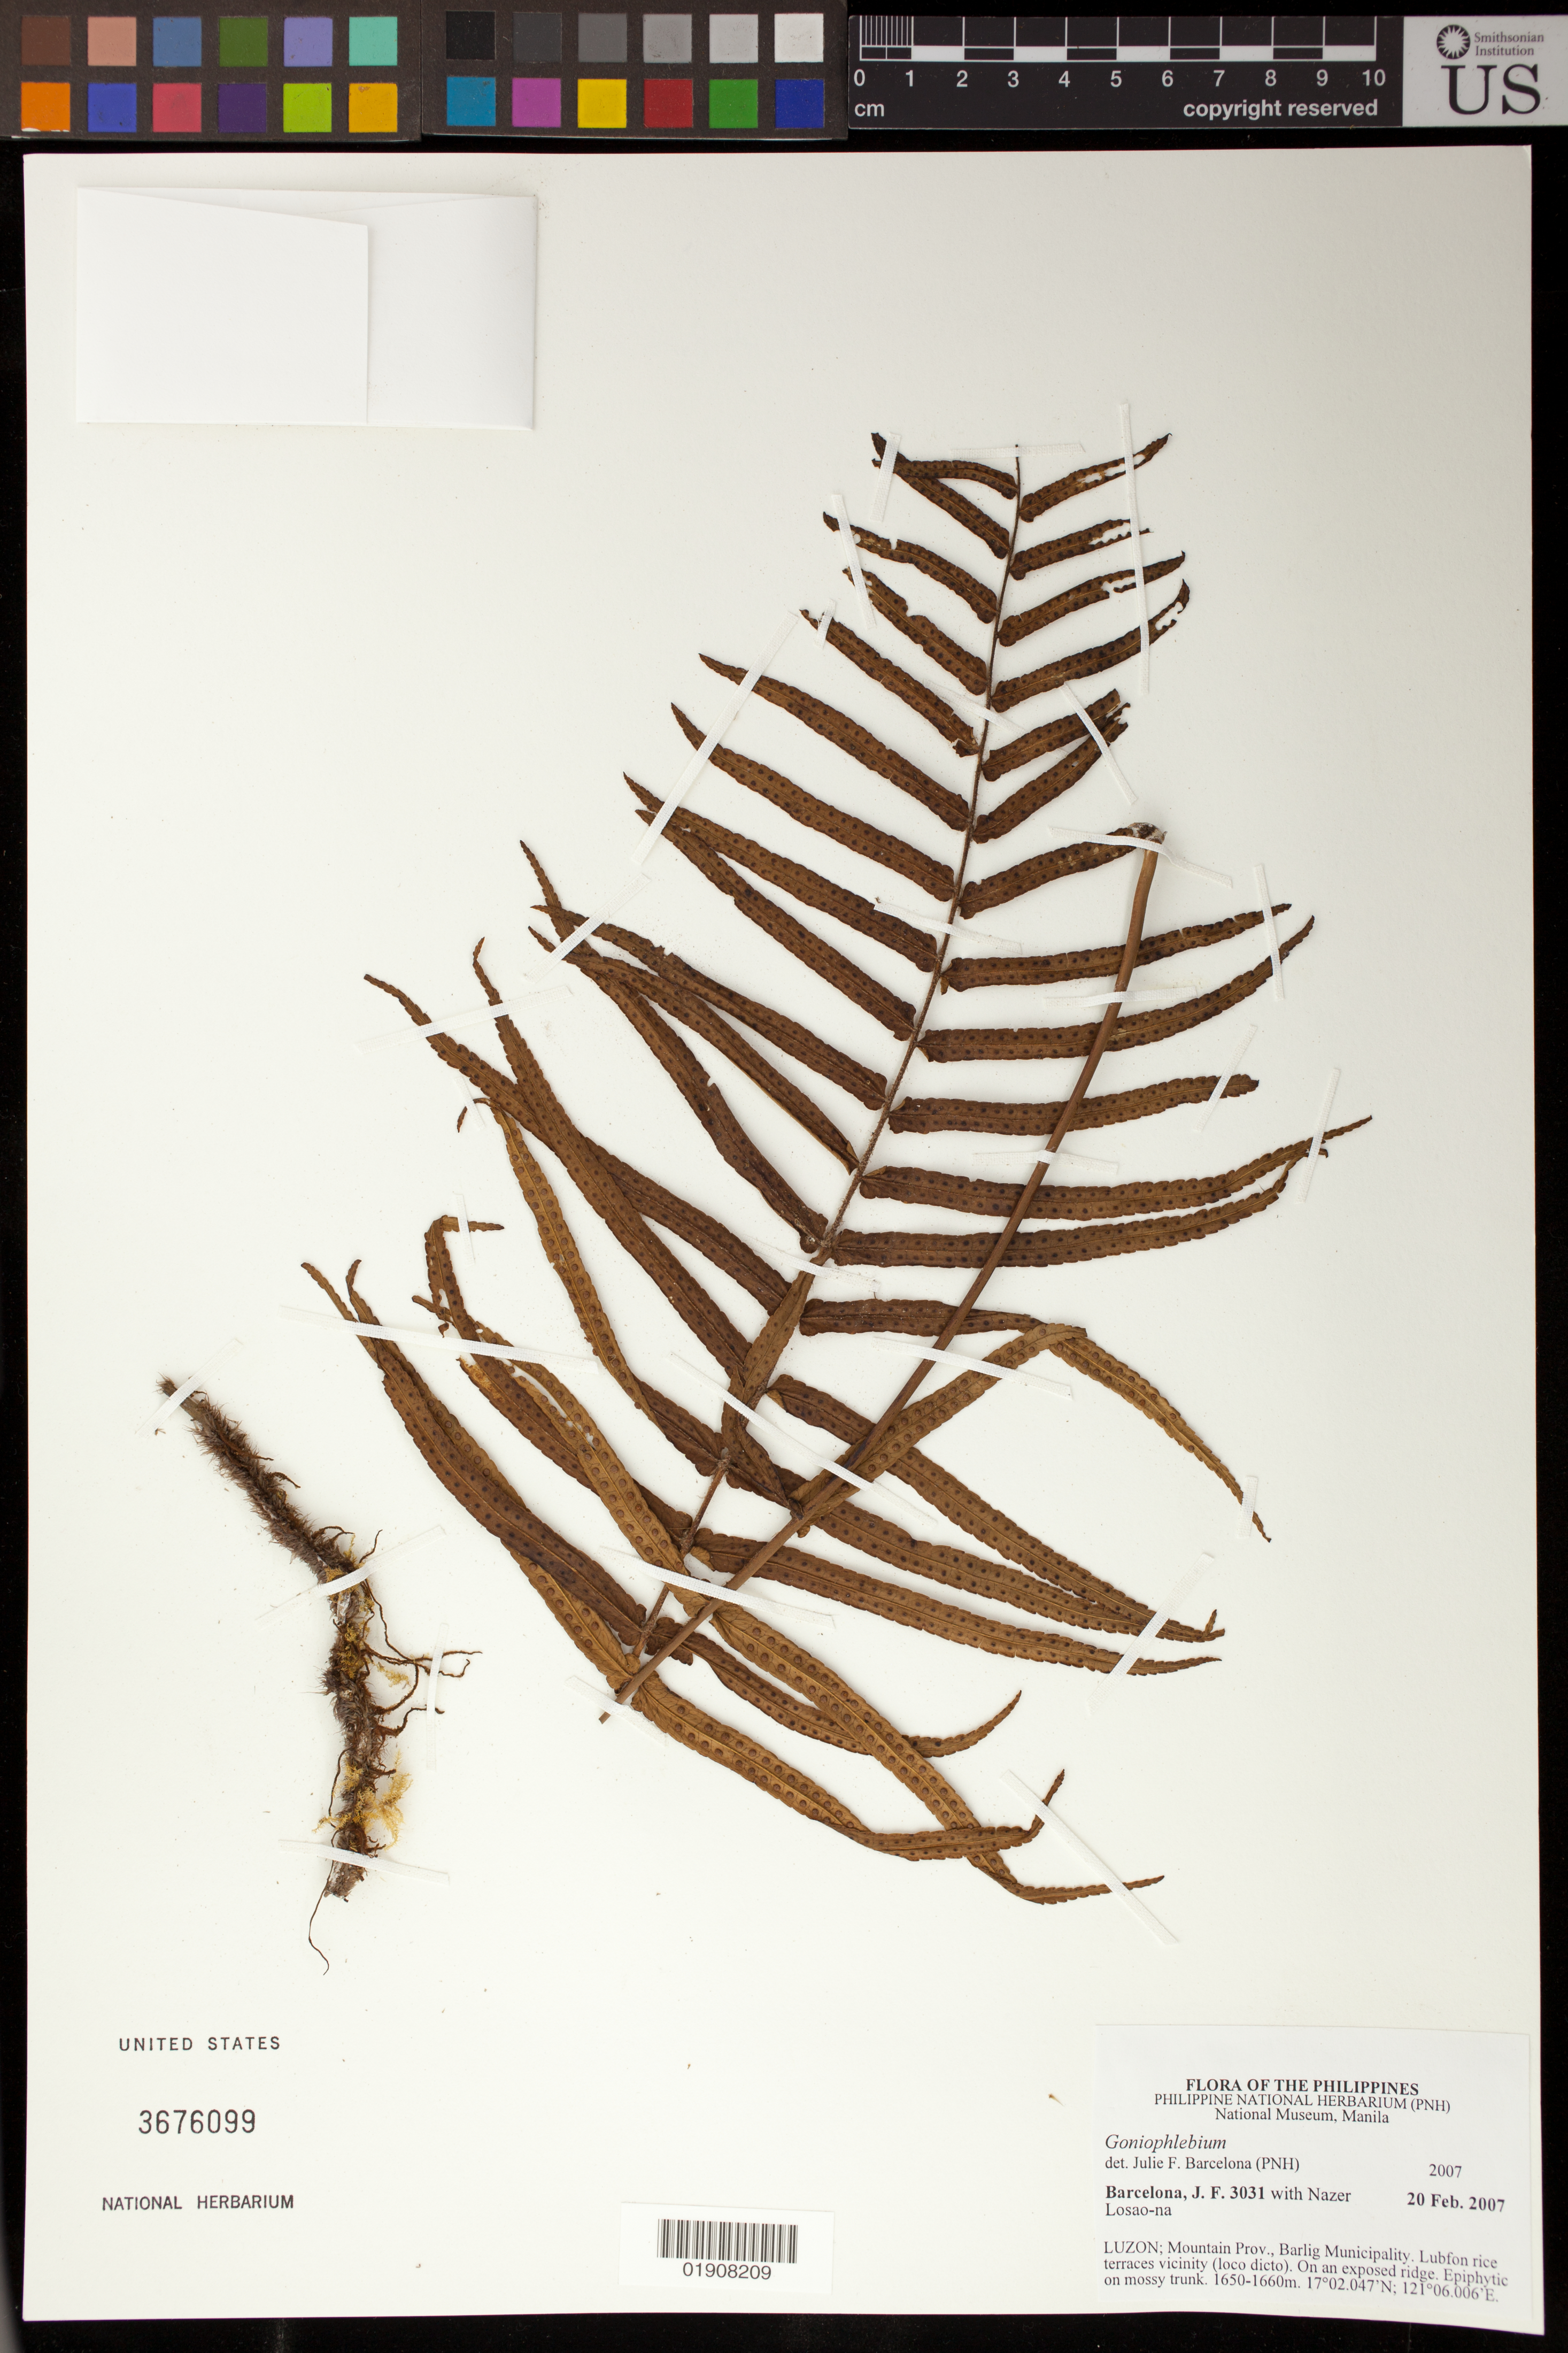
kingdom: Plantae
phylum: Tracheophyta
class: Polypodiopsida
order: Polypodiales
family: Polypodiaceae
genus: Goniophlebium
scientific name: Goniophlebium sp.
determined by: Barcelona, J. F.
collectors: J. F. Barcelona & N. Losao-na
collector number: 3031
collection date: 2007-02-20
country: Philippines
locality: Luzon; Mountain Prov., Barlig Municipality. Lubfon rice terraces vicinity (loco dicto).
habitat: On an exposed ridge.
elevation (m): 1650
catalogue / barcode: US 3676099